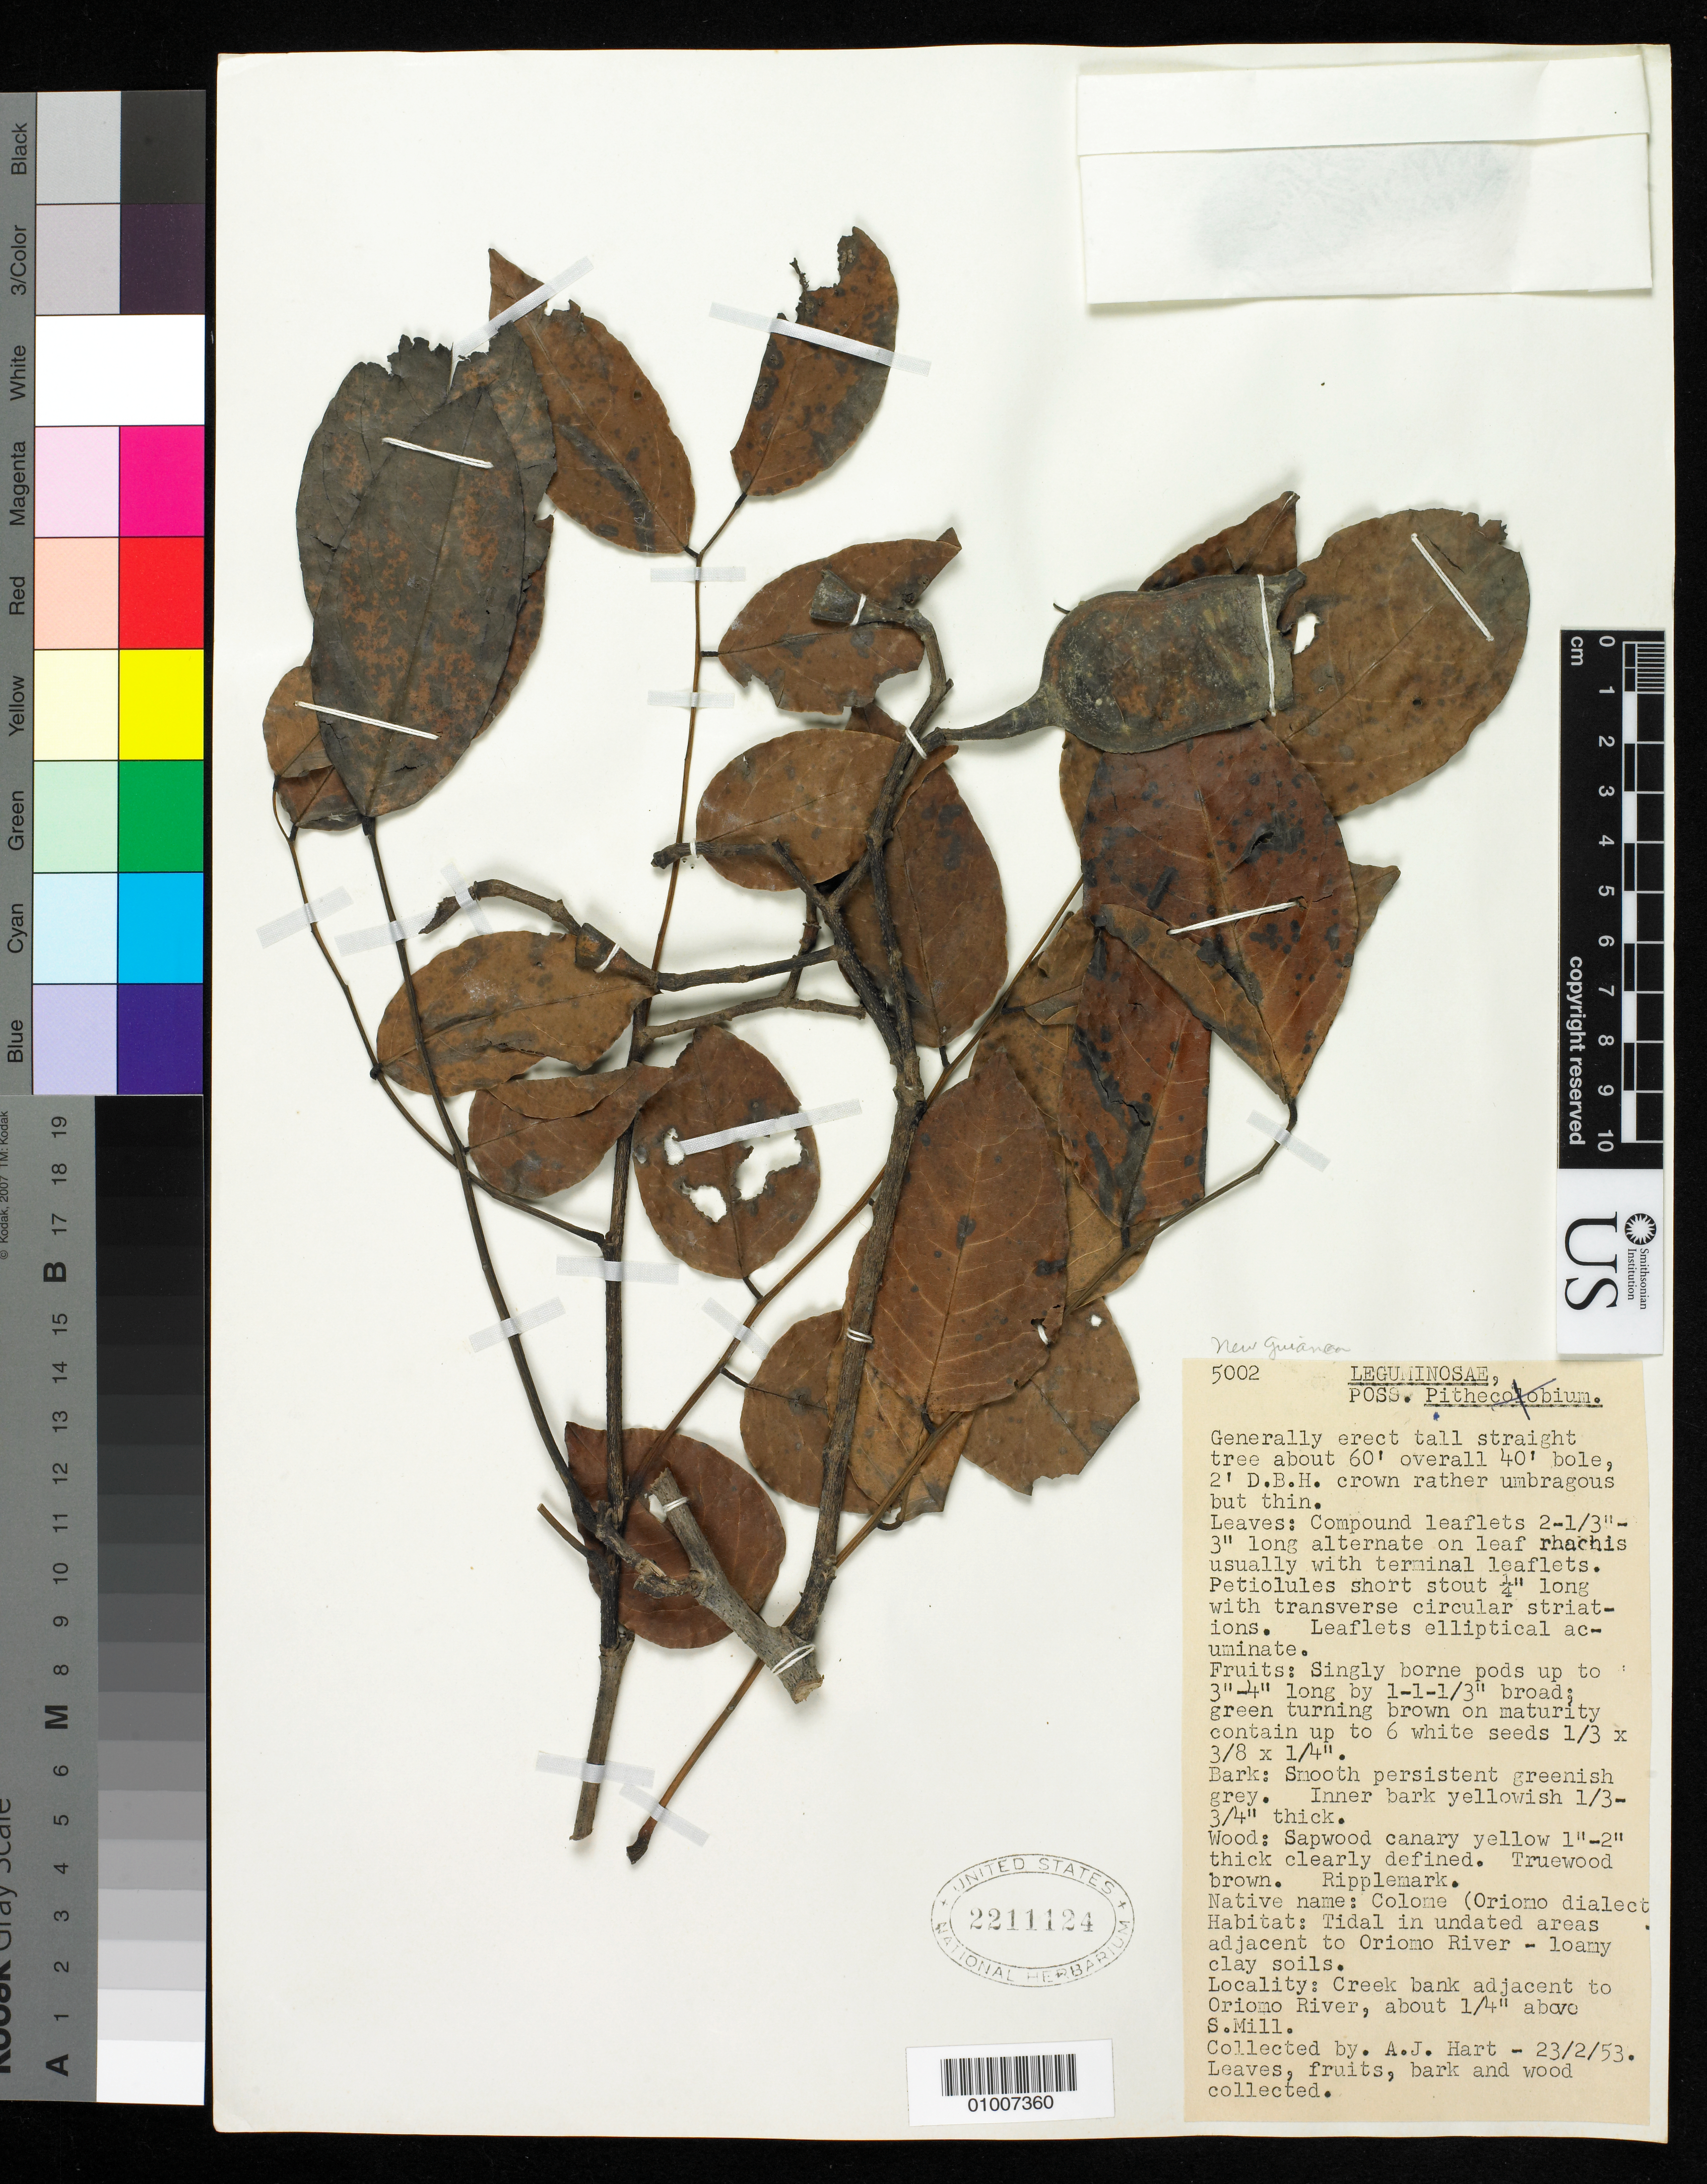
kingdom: Plantae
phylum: Tracheophyta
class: Magnoliopsida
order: Fabales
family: Fabaceae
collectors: A. Hart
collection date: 1953-02-23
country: Papua New Guinea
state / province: Western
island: New Guinea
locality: Creek bank adjacent to Oriomo River, about .25 mile above S. Mill.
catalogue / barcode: US 2211124